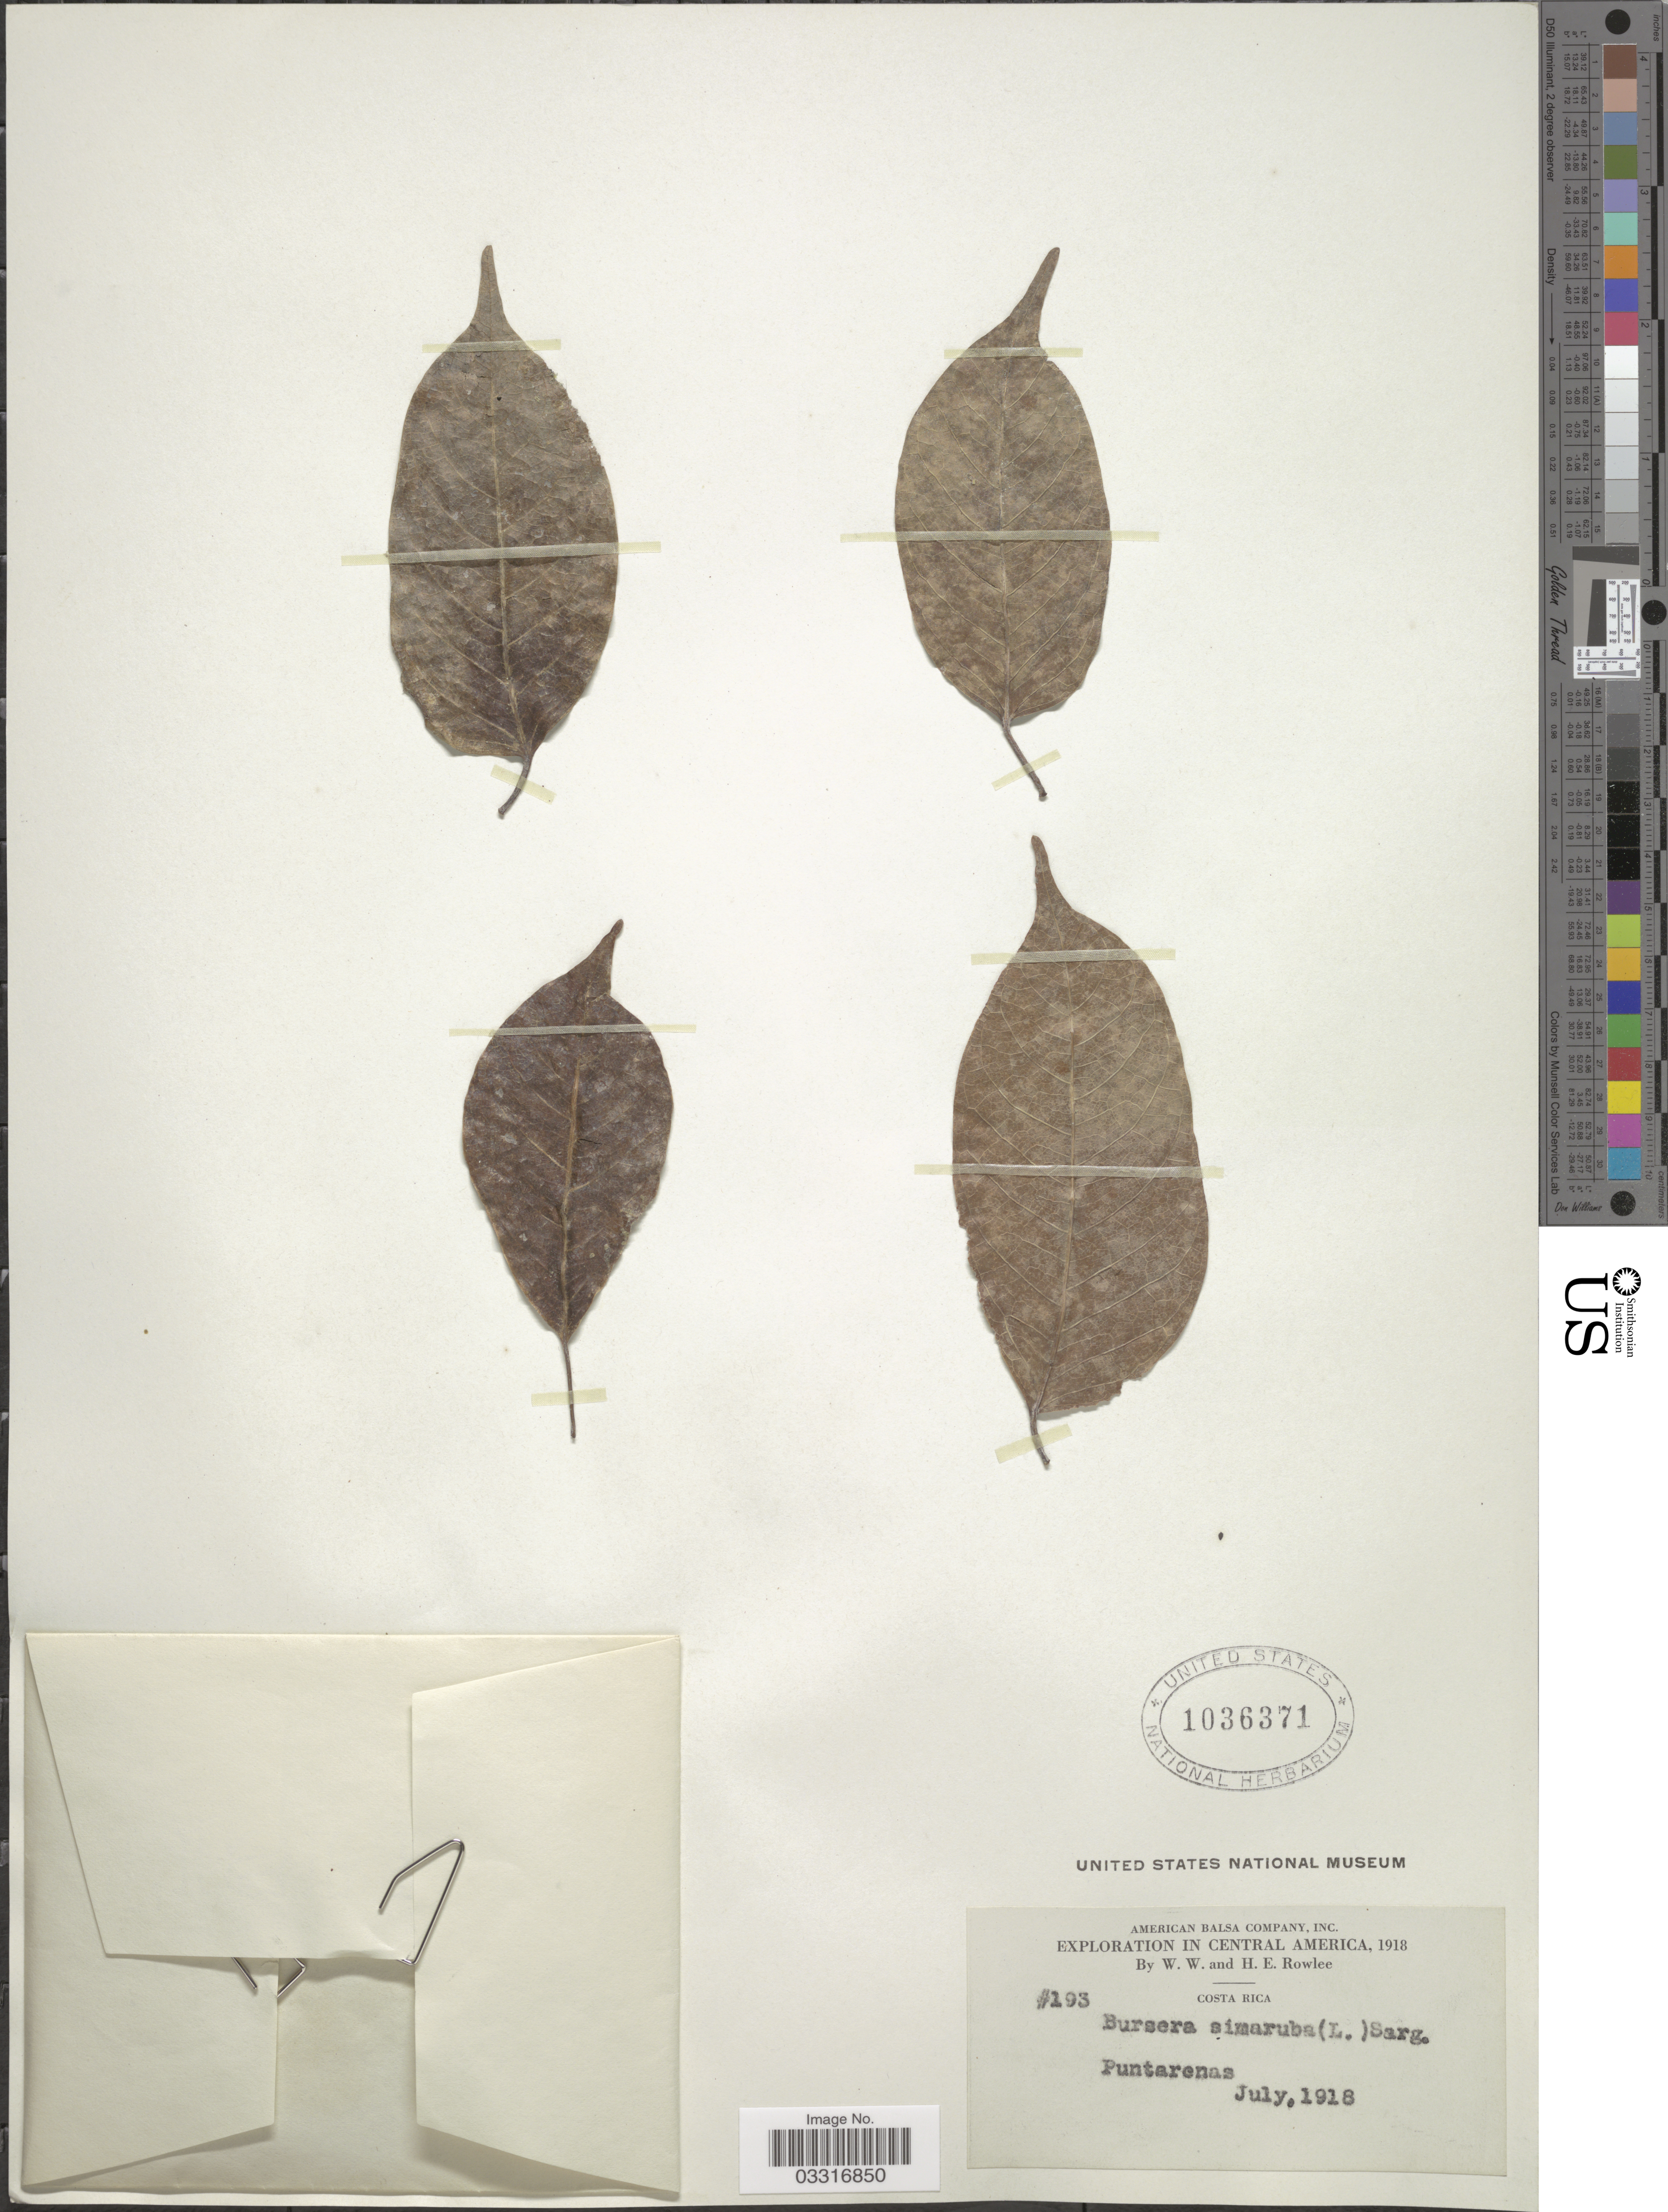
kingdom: Plantae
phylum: Tracheophyta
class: Magnoliopsida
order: Sapindales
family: Burseraceae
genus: Bursera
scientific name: Bursera simaruba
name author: (L.) Sarg.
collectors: W. W. Rowlee & H. E. Rowlee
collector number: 193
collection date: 1918-07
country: Costa Rica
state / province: Puntarenas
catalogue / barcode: US 1036371